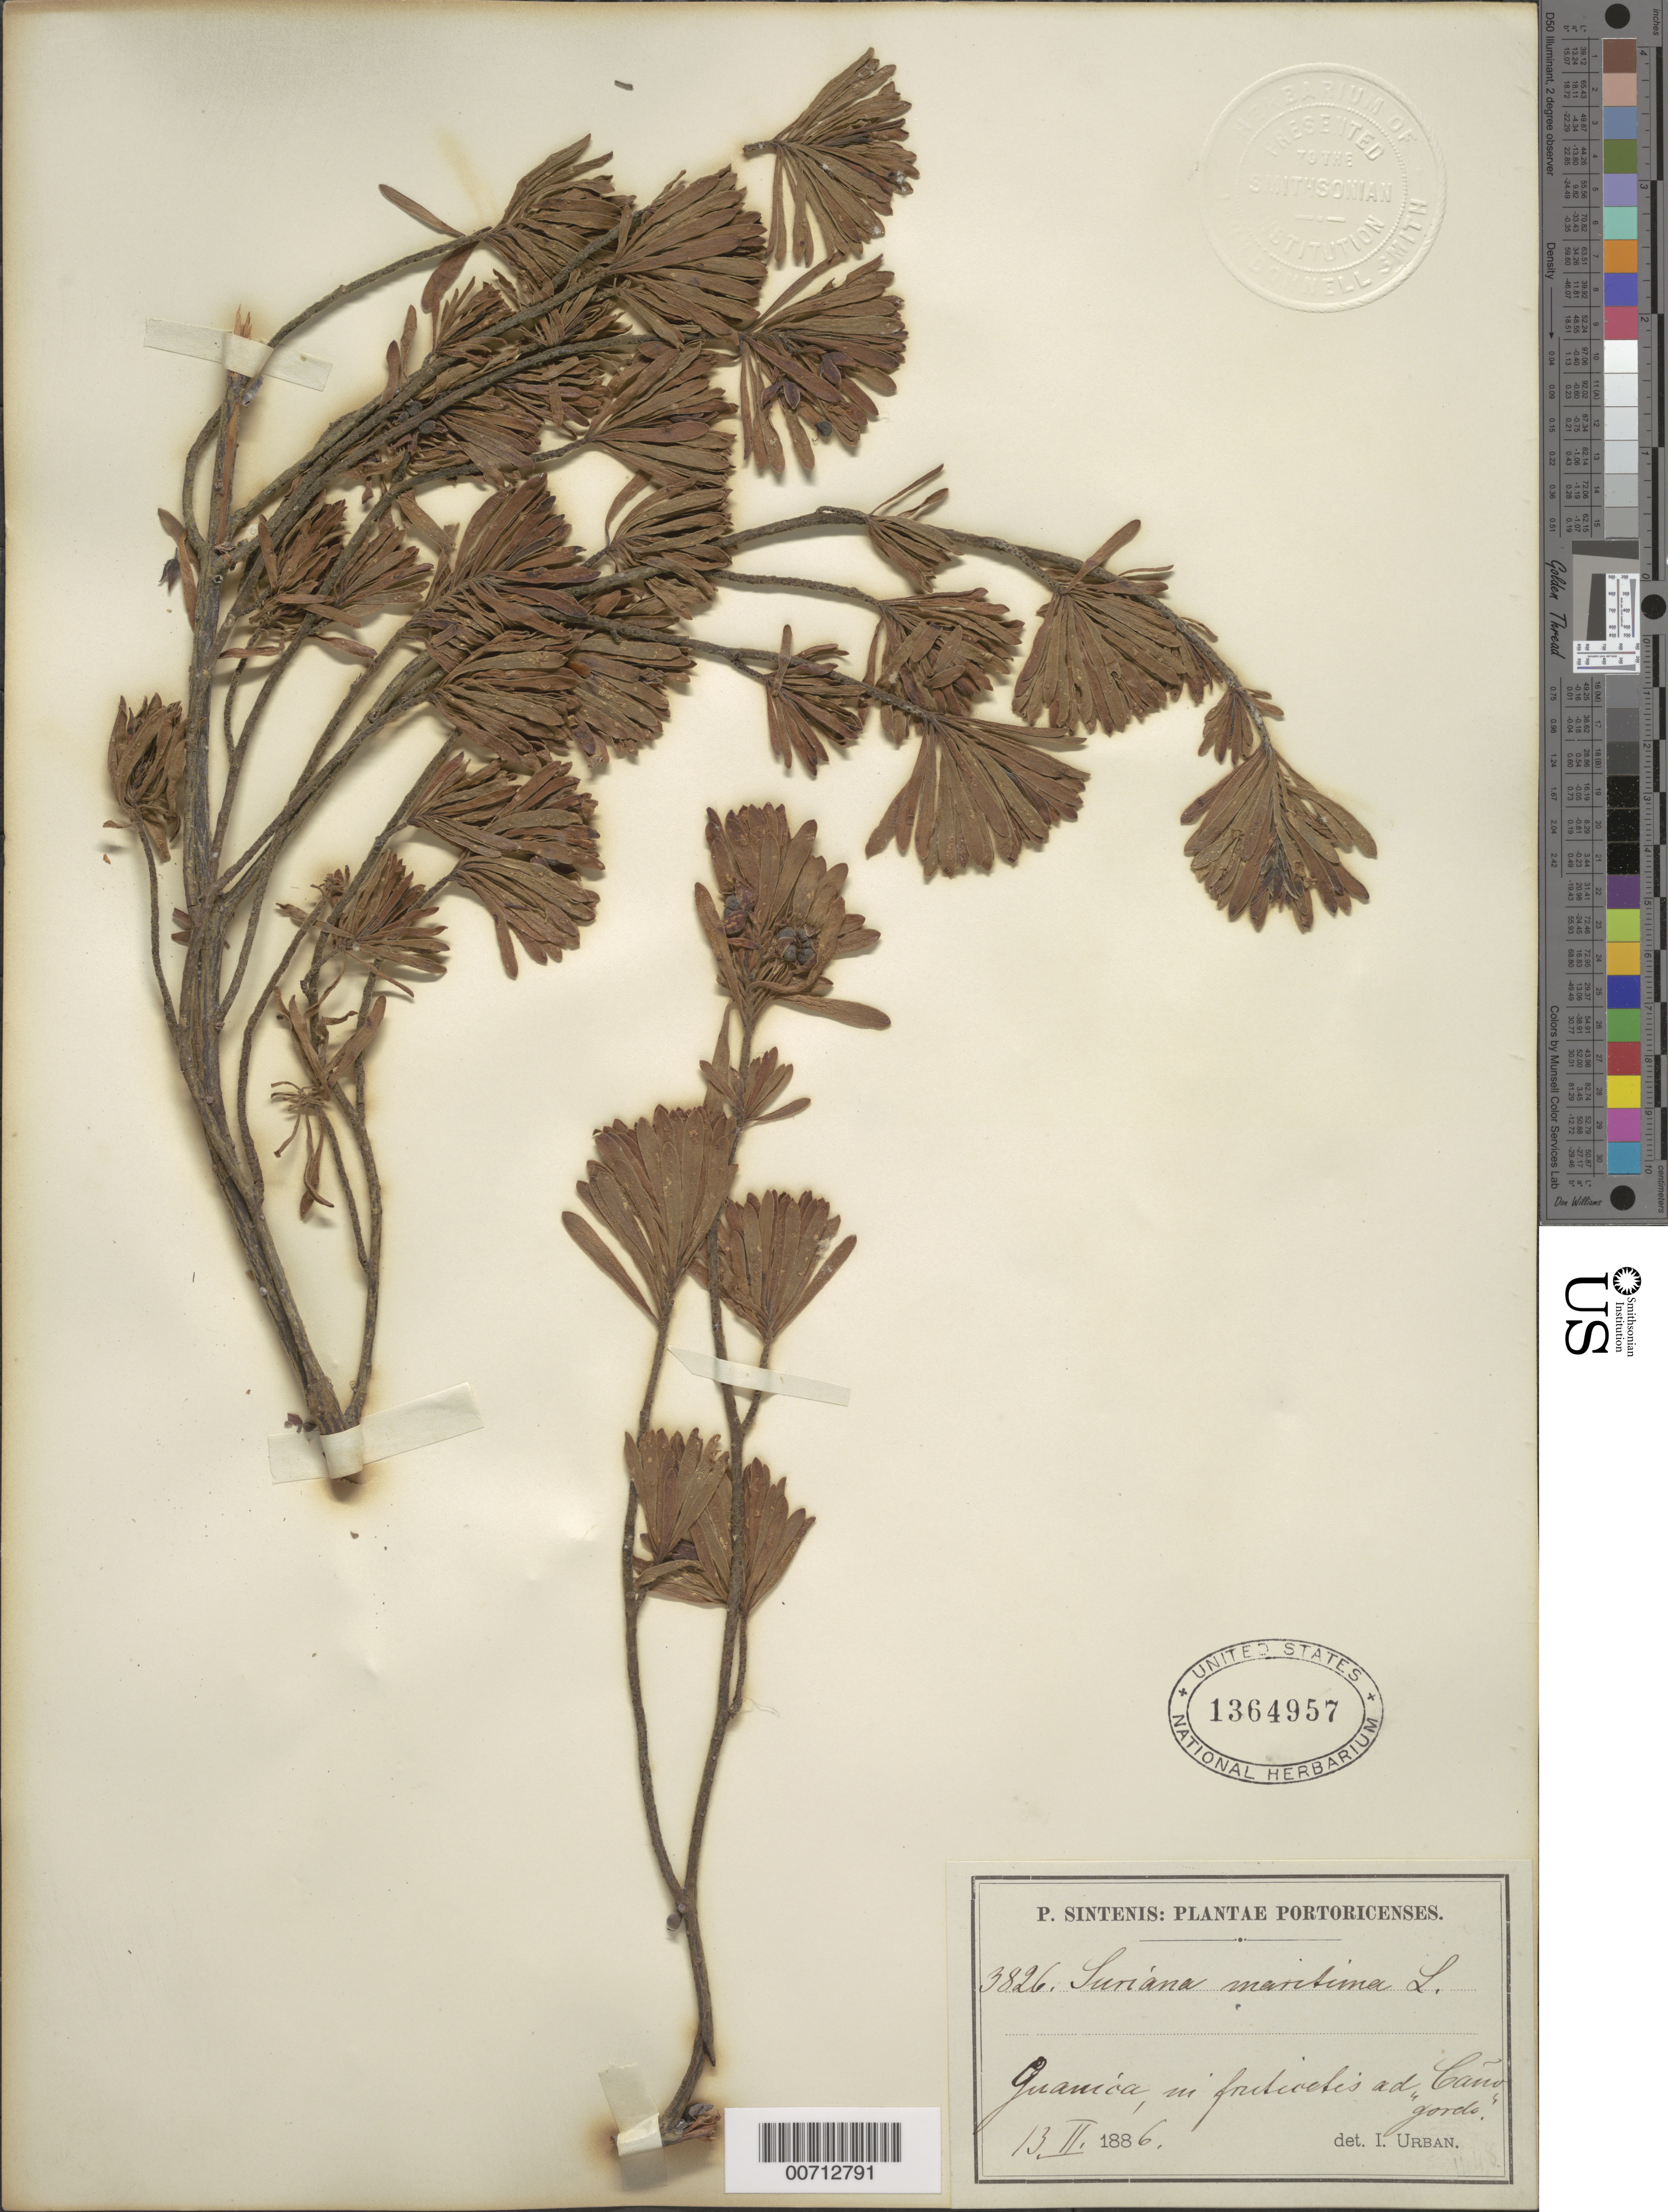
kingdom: Plantae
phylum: Tracheophyta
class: Magnoliopsida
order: Fabales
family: Surianaceae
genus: Suriana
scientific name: Suriana maritima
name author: L.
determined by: Urban, Ignatz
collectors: P. Sintenis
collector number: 3826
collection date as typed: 13 Feb 1886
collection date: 1886-02-13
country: Puerto Rico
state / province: Guanica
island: Greater Antilles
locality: Ad Cano Gordo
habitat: In fruticetis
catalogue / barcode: US 1364957